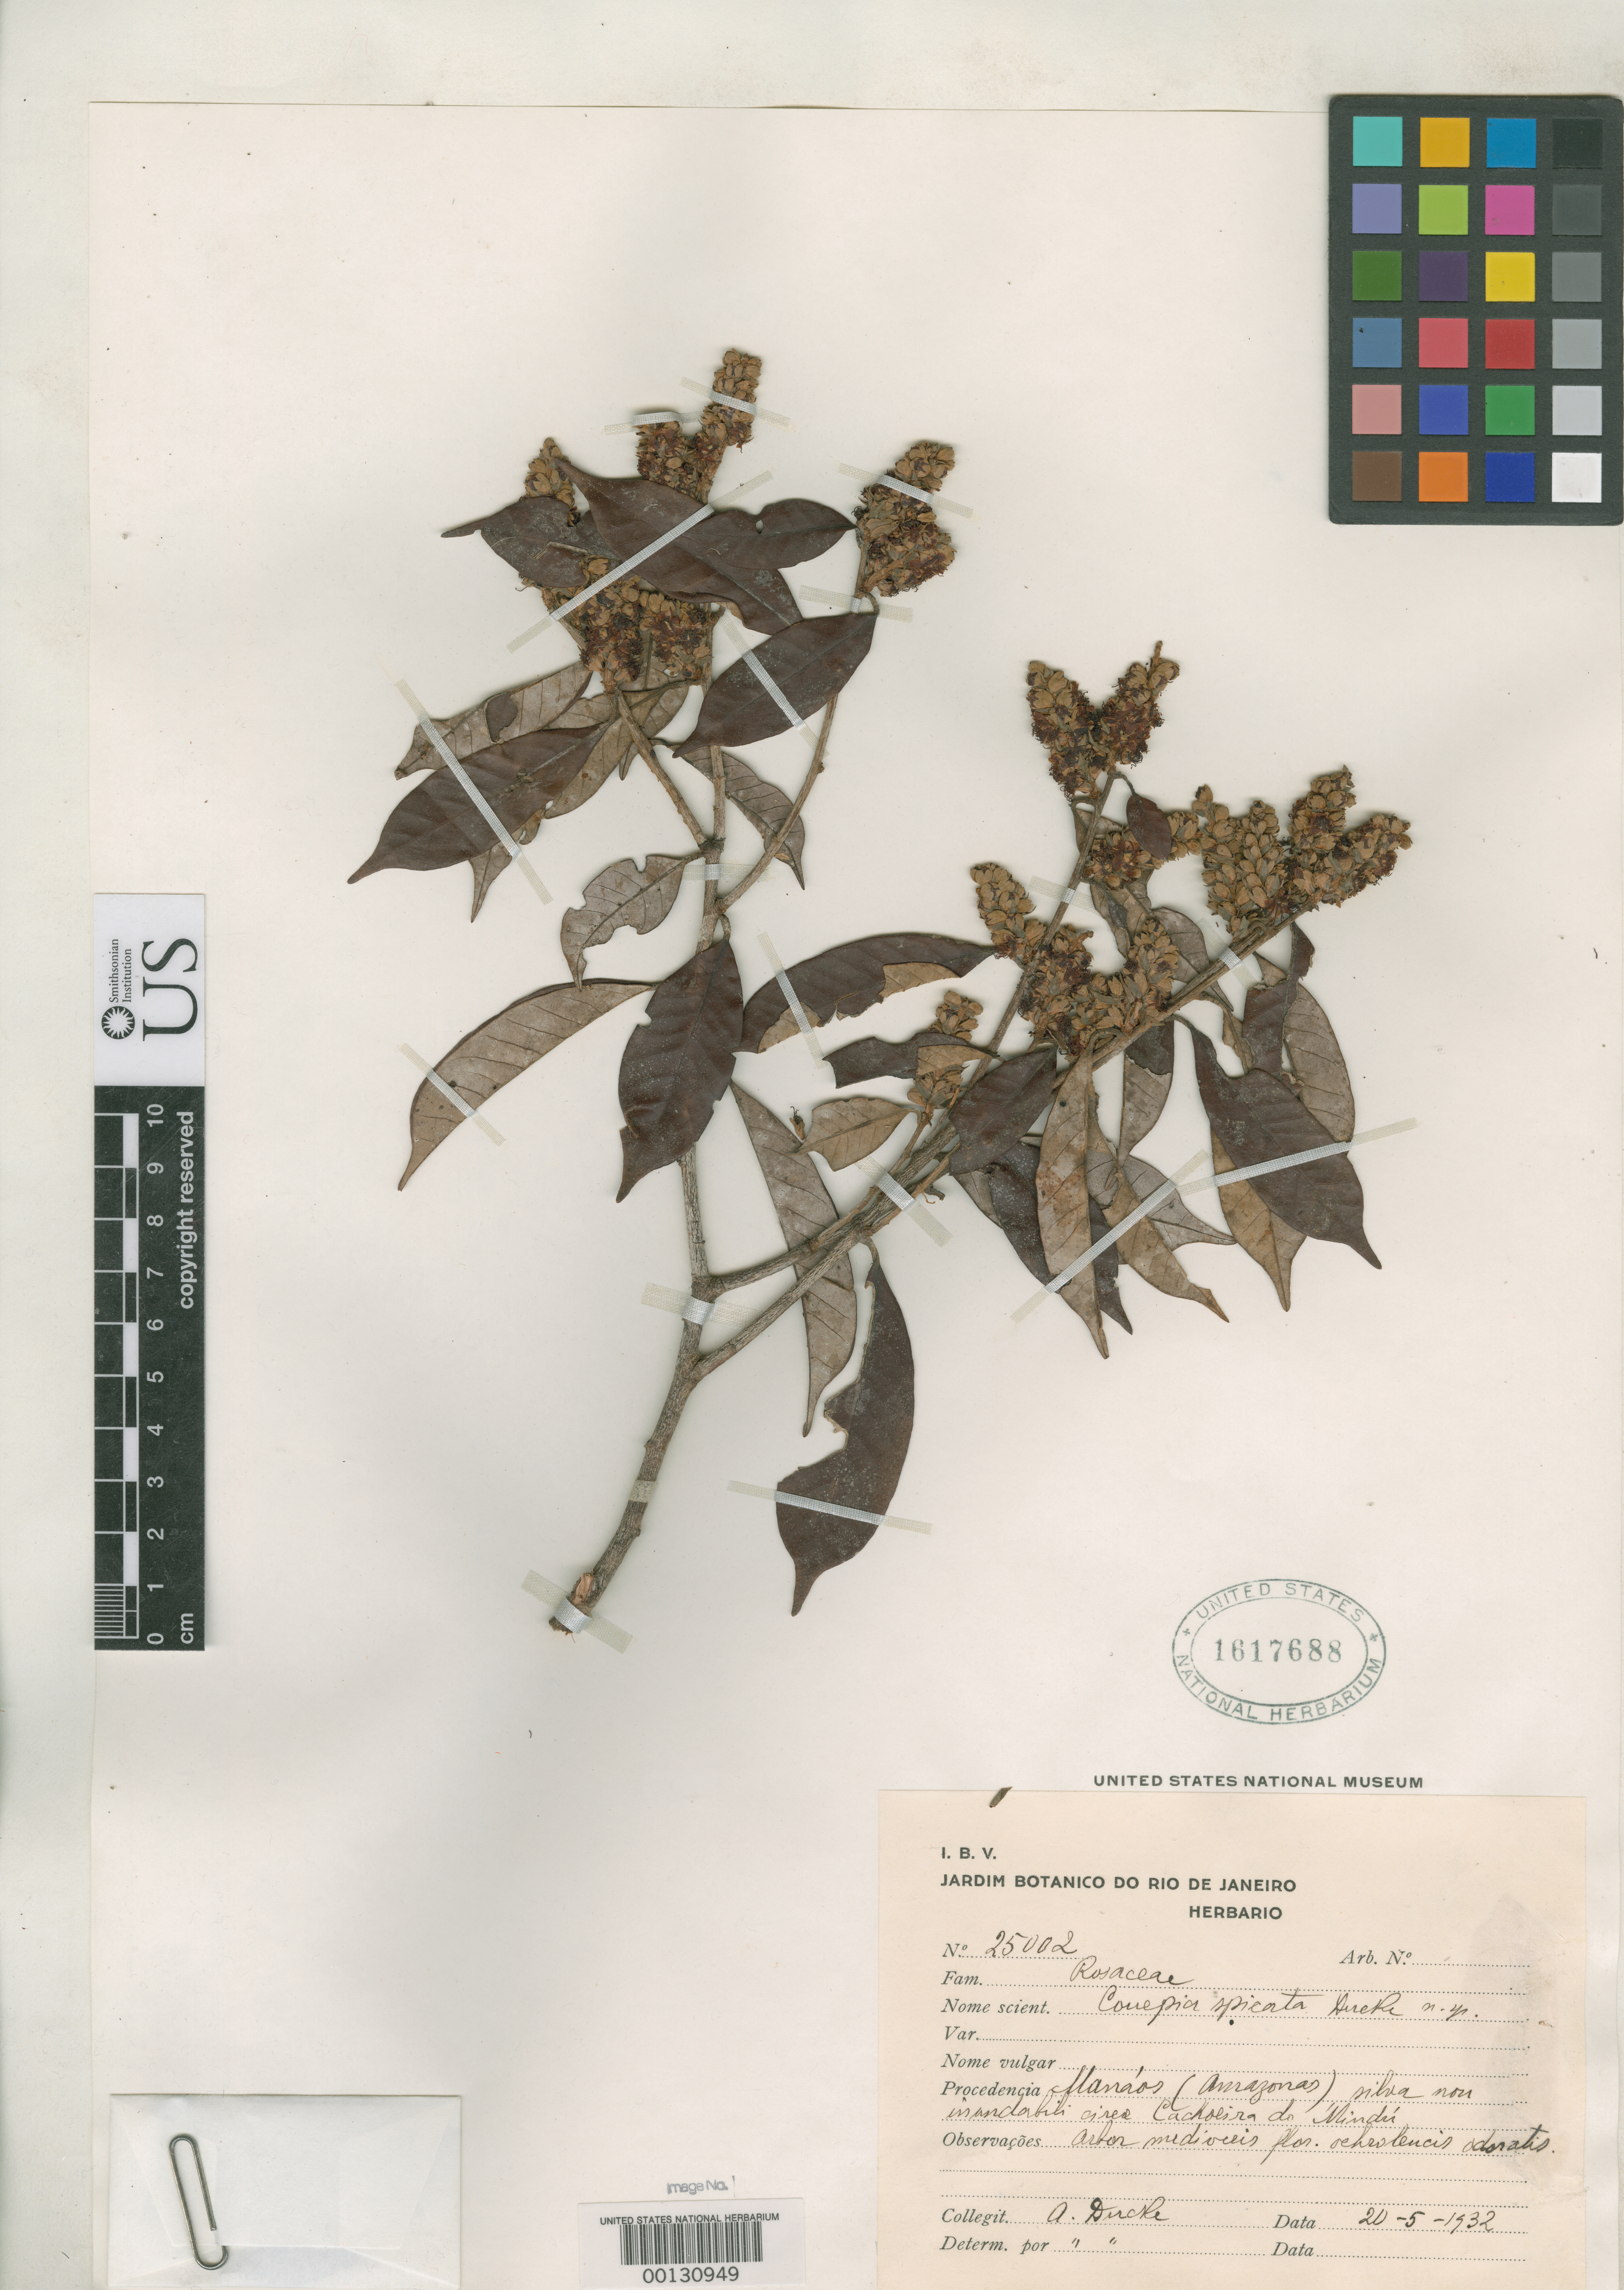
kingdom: Plantae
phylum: Tracheophyta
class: Magnoliopsida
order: Malpighiales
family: Chrysobalanaceae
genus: Couepia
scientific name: Couepia spicata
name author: Ducke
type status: Isotype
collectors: A. Ducke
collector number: RB 25002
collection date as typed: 20 May 1932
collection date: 1932-05-20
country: Brazil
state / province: Amazonas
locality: Manaus.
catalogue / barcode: US 1617688